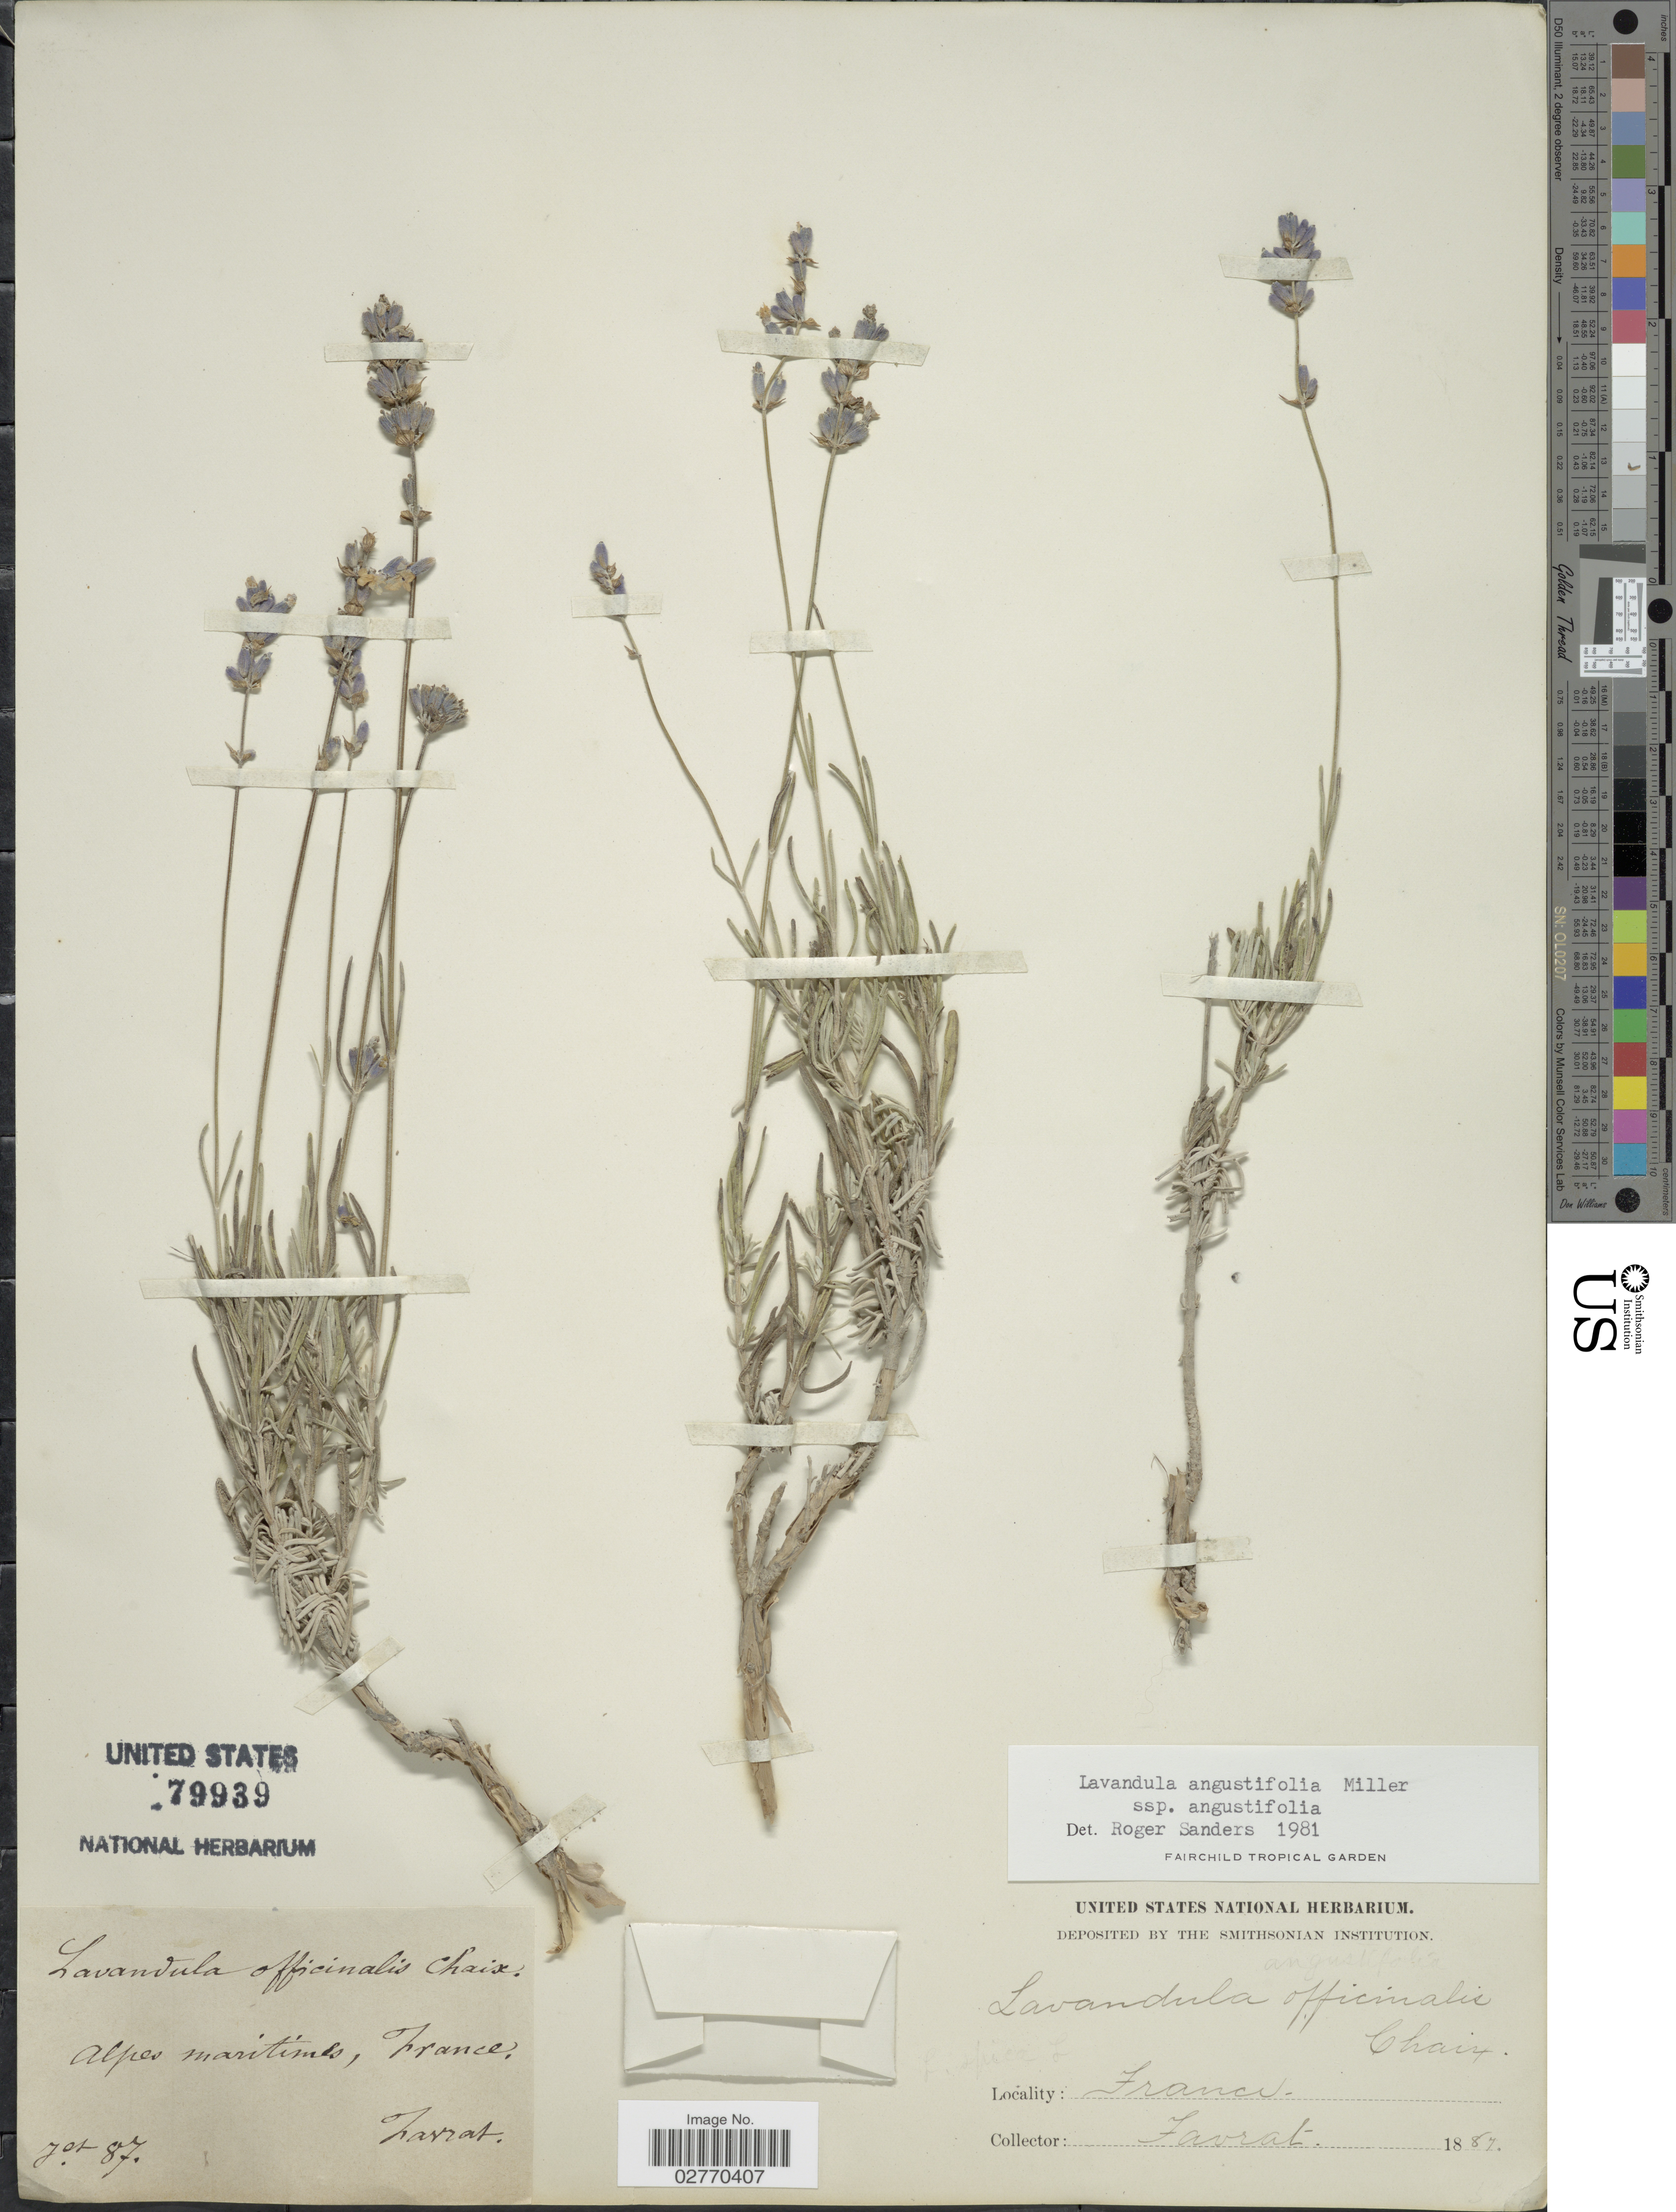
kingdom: Plantae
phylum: Tracheophyta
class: Magnoliopsida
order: Lamiales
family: Lamiaceae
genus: Lavandula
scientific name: Lavandula angustifolia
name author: Mill.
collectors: L. Favrat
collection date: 1887-09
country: France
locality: Alpes martimes.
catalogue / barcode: US 79939